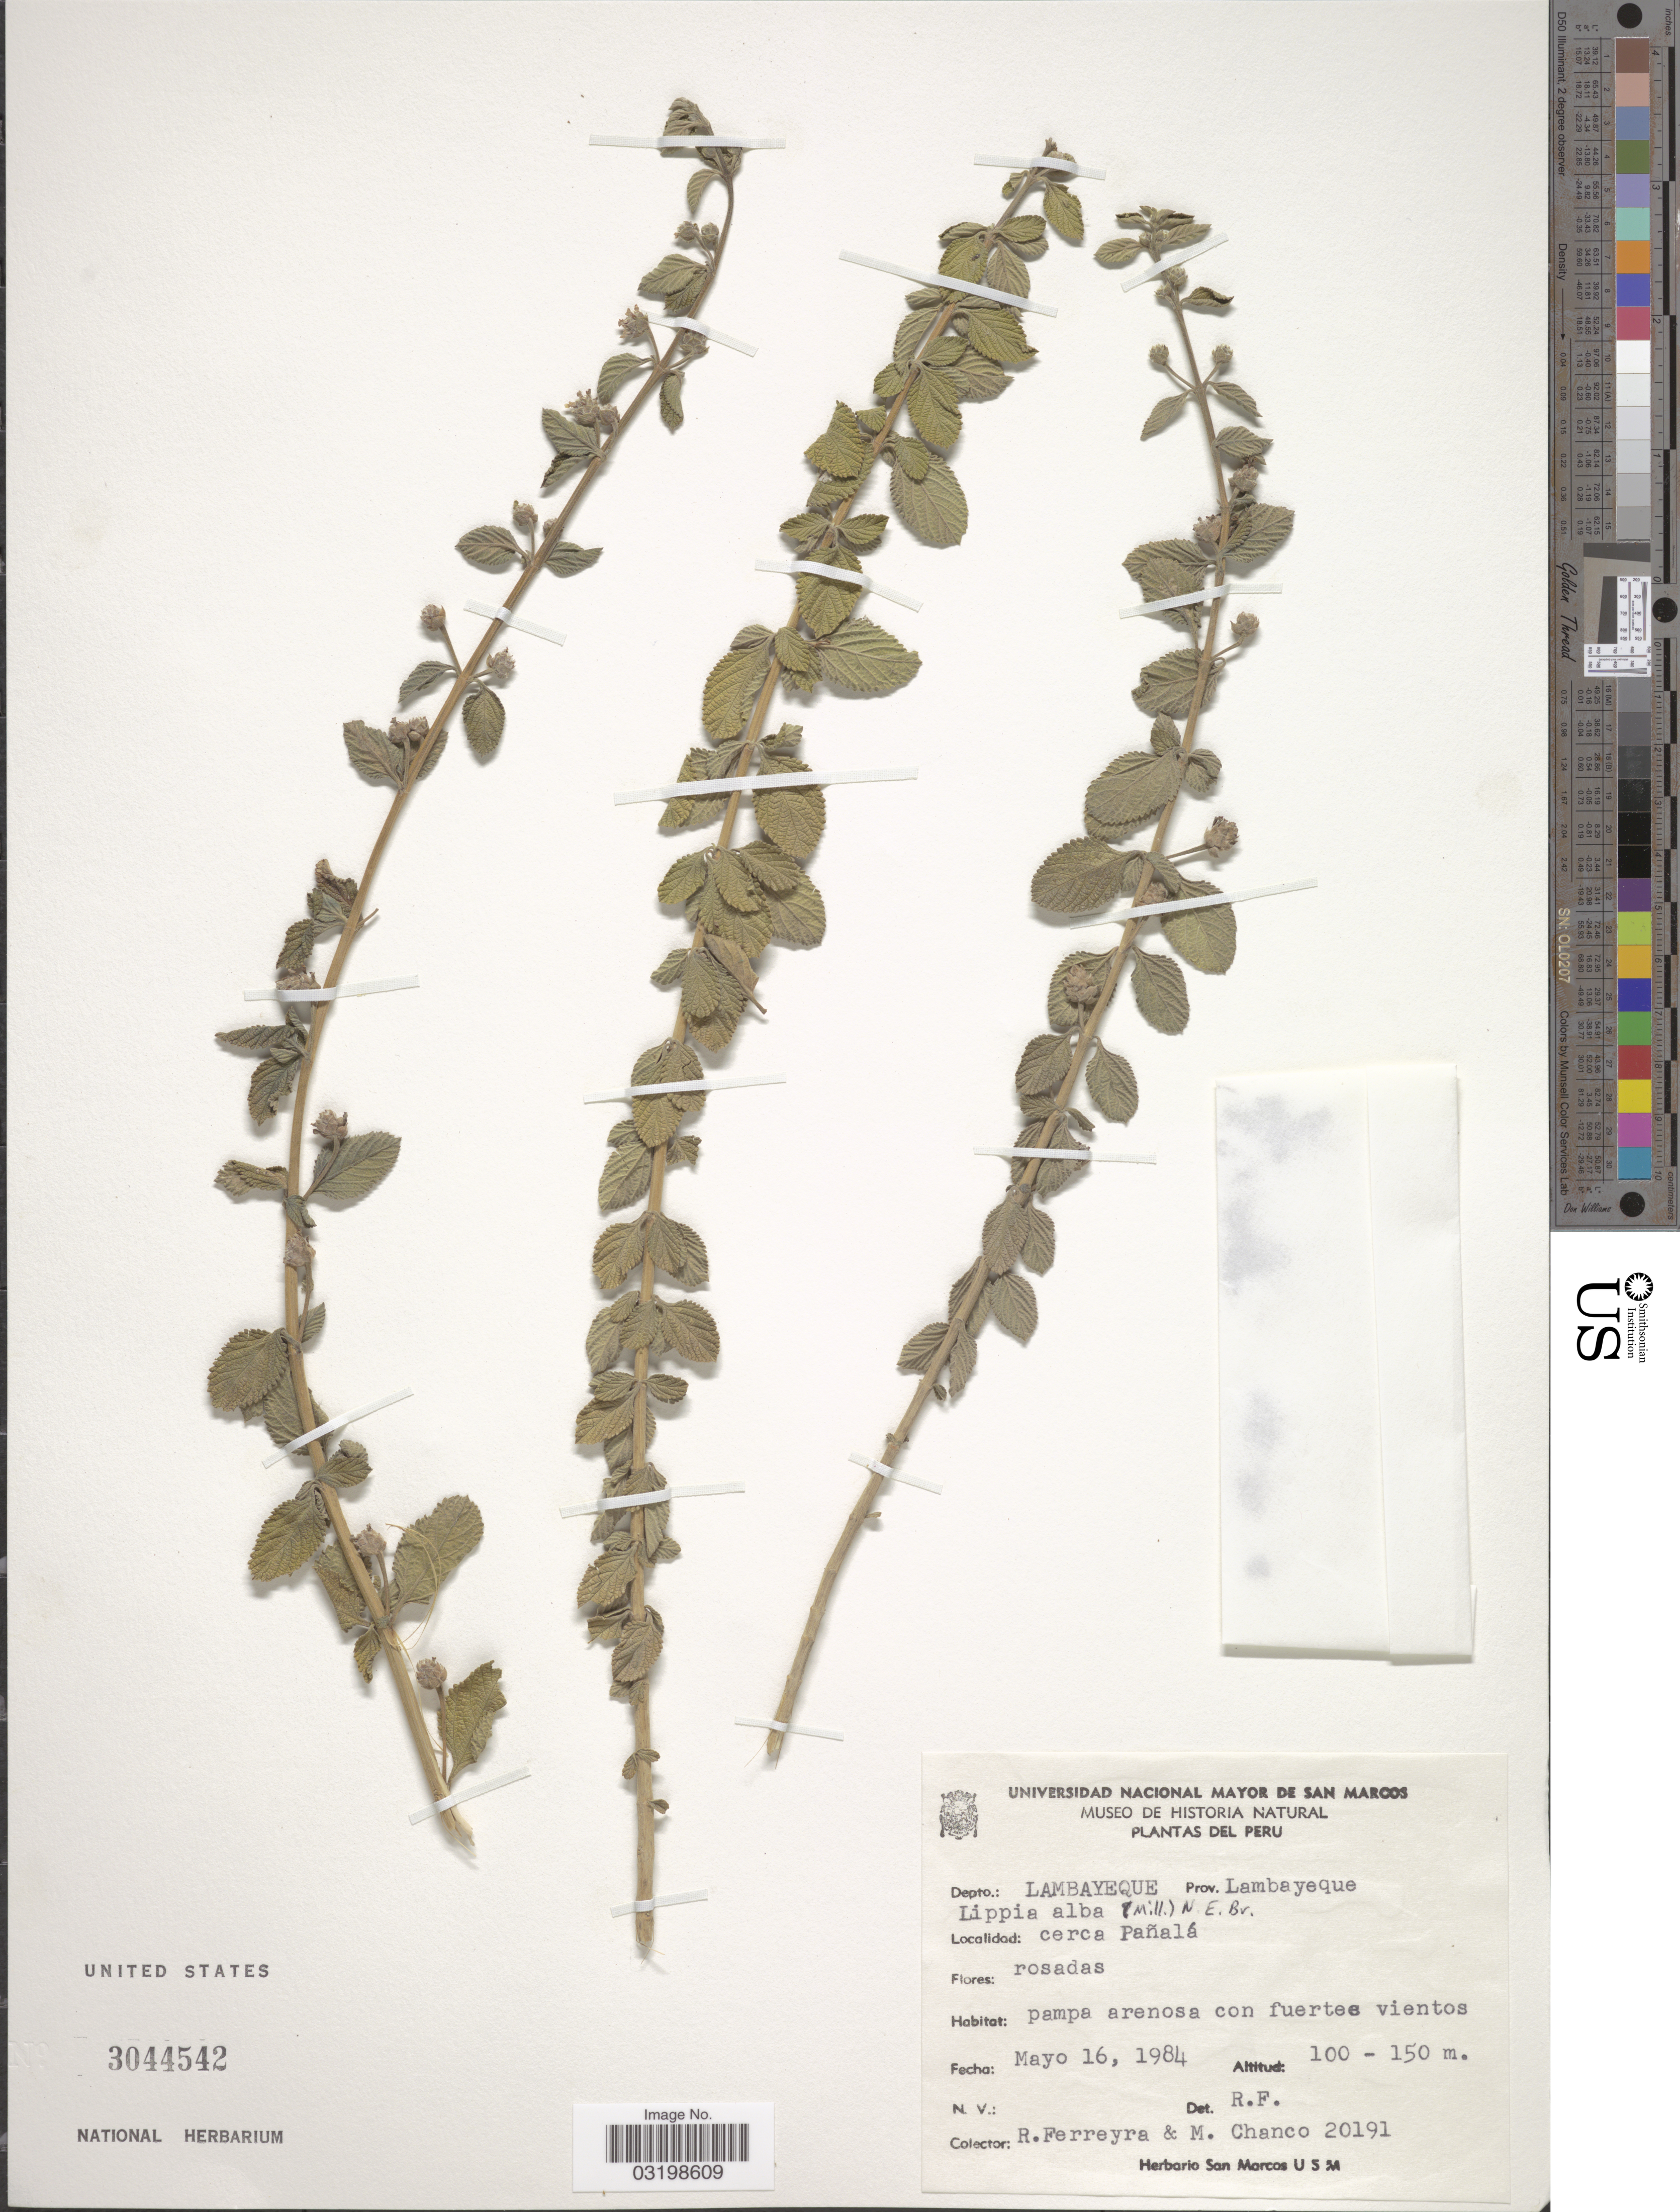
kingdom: Plantae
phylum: Tracheophyta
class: Magnoliopsida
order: Lamiales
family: Verbenaceae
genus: Lippia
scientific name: Lippia alba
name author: (Mill.) N.E. Br. ex Britton & P. Wilson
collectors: R. A. Ferreyra & M. Chanco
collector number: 20191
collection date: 1984-05-16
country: Peru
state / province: Lambayeque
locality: Depto.: Lambayeque, cerca Pañala.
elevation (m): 100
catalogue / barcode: US 3044542